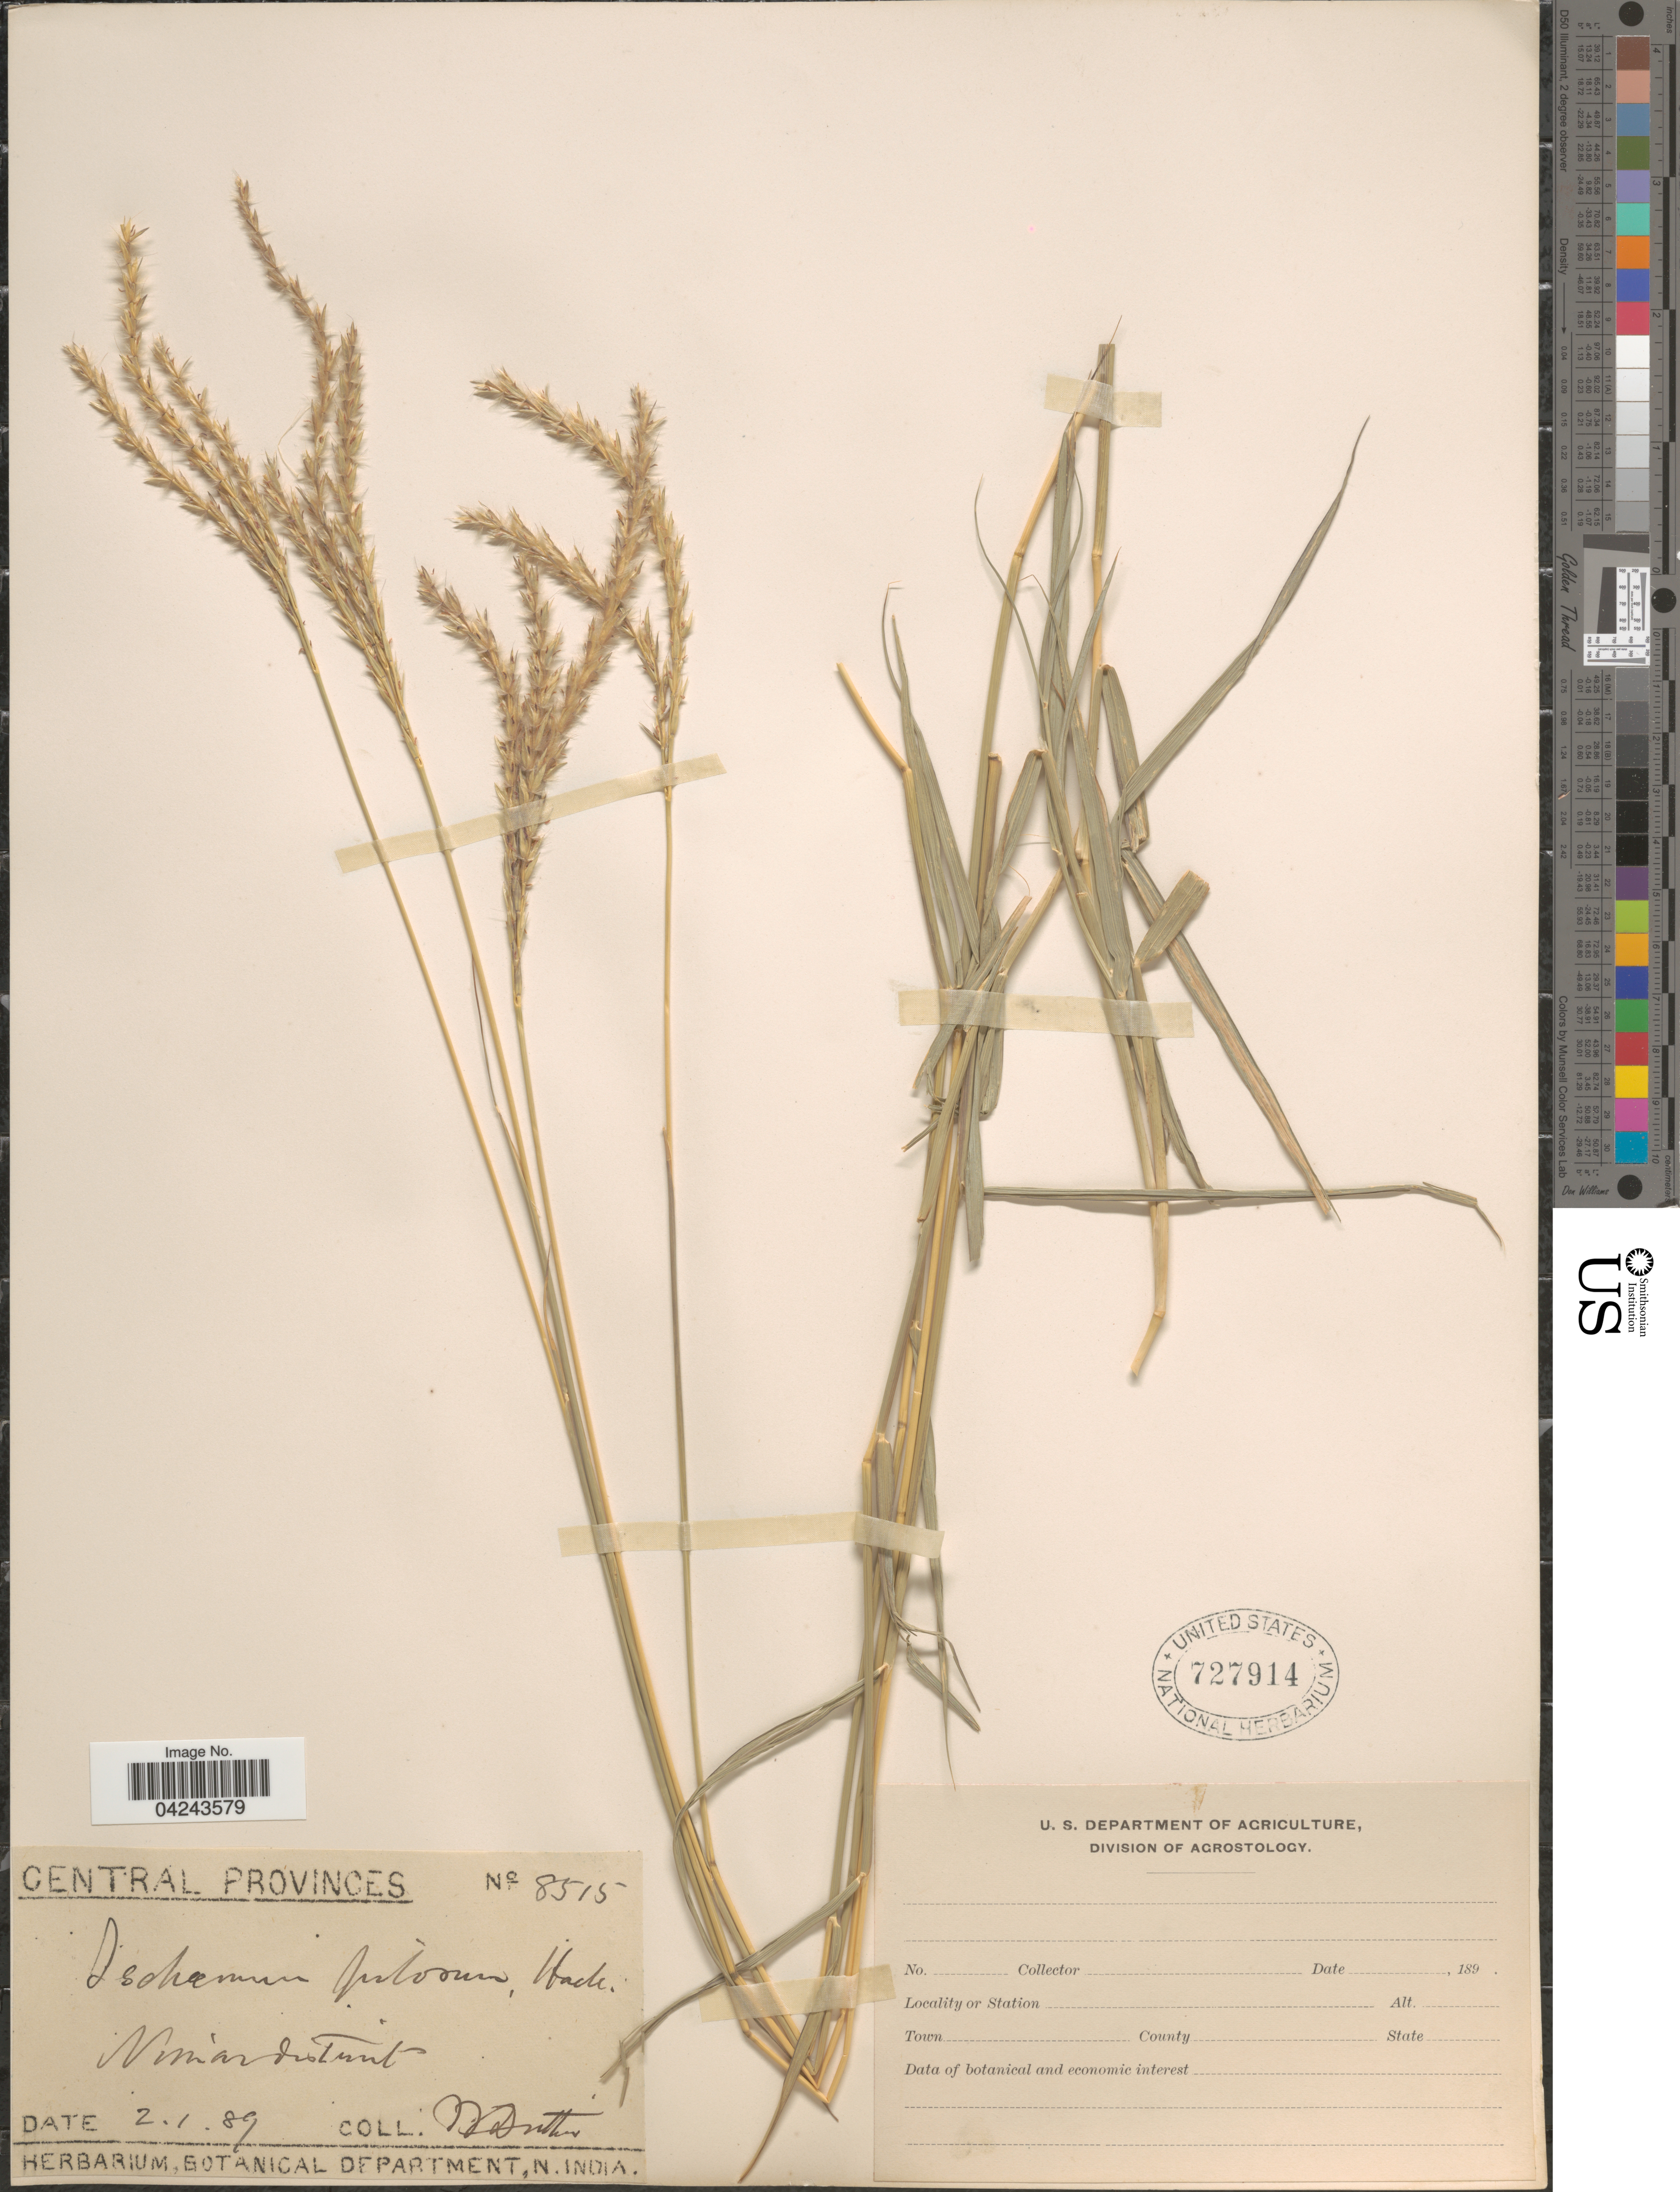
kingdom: Plantae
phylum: Tracheophyta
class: Liliopsida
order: Poales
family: Poaceae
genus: Ischaemum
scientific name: Ischaemum polystachyum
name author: J. Presl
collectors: J. F. Duthie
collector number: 8515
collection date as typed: Transcribed d/m/y: 2/1/89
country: India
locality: Central Provinces. Nimar district.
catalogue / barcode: US 727914